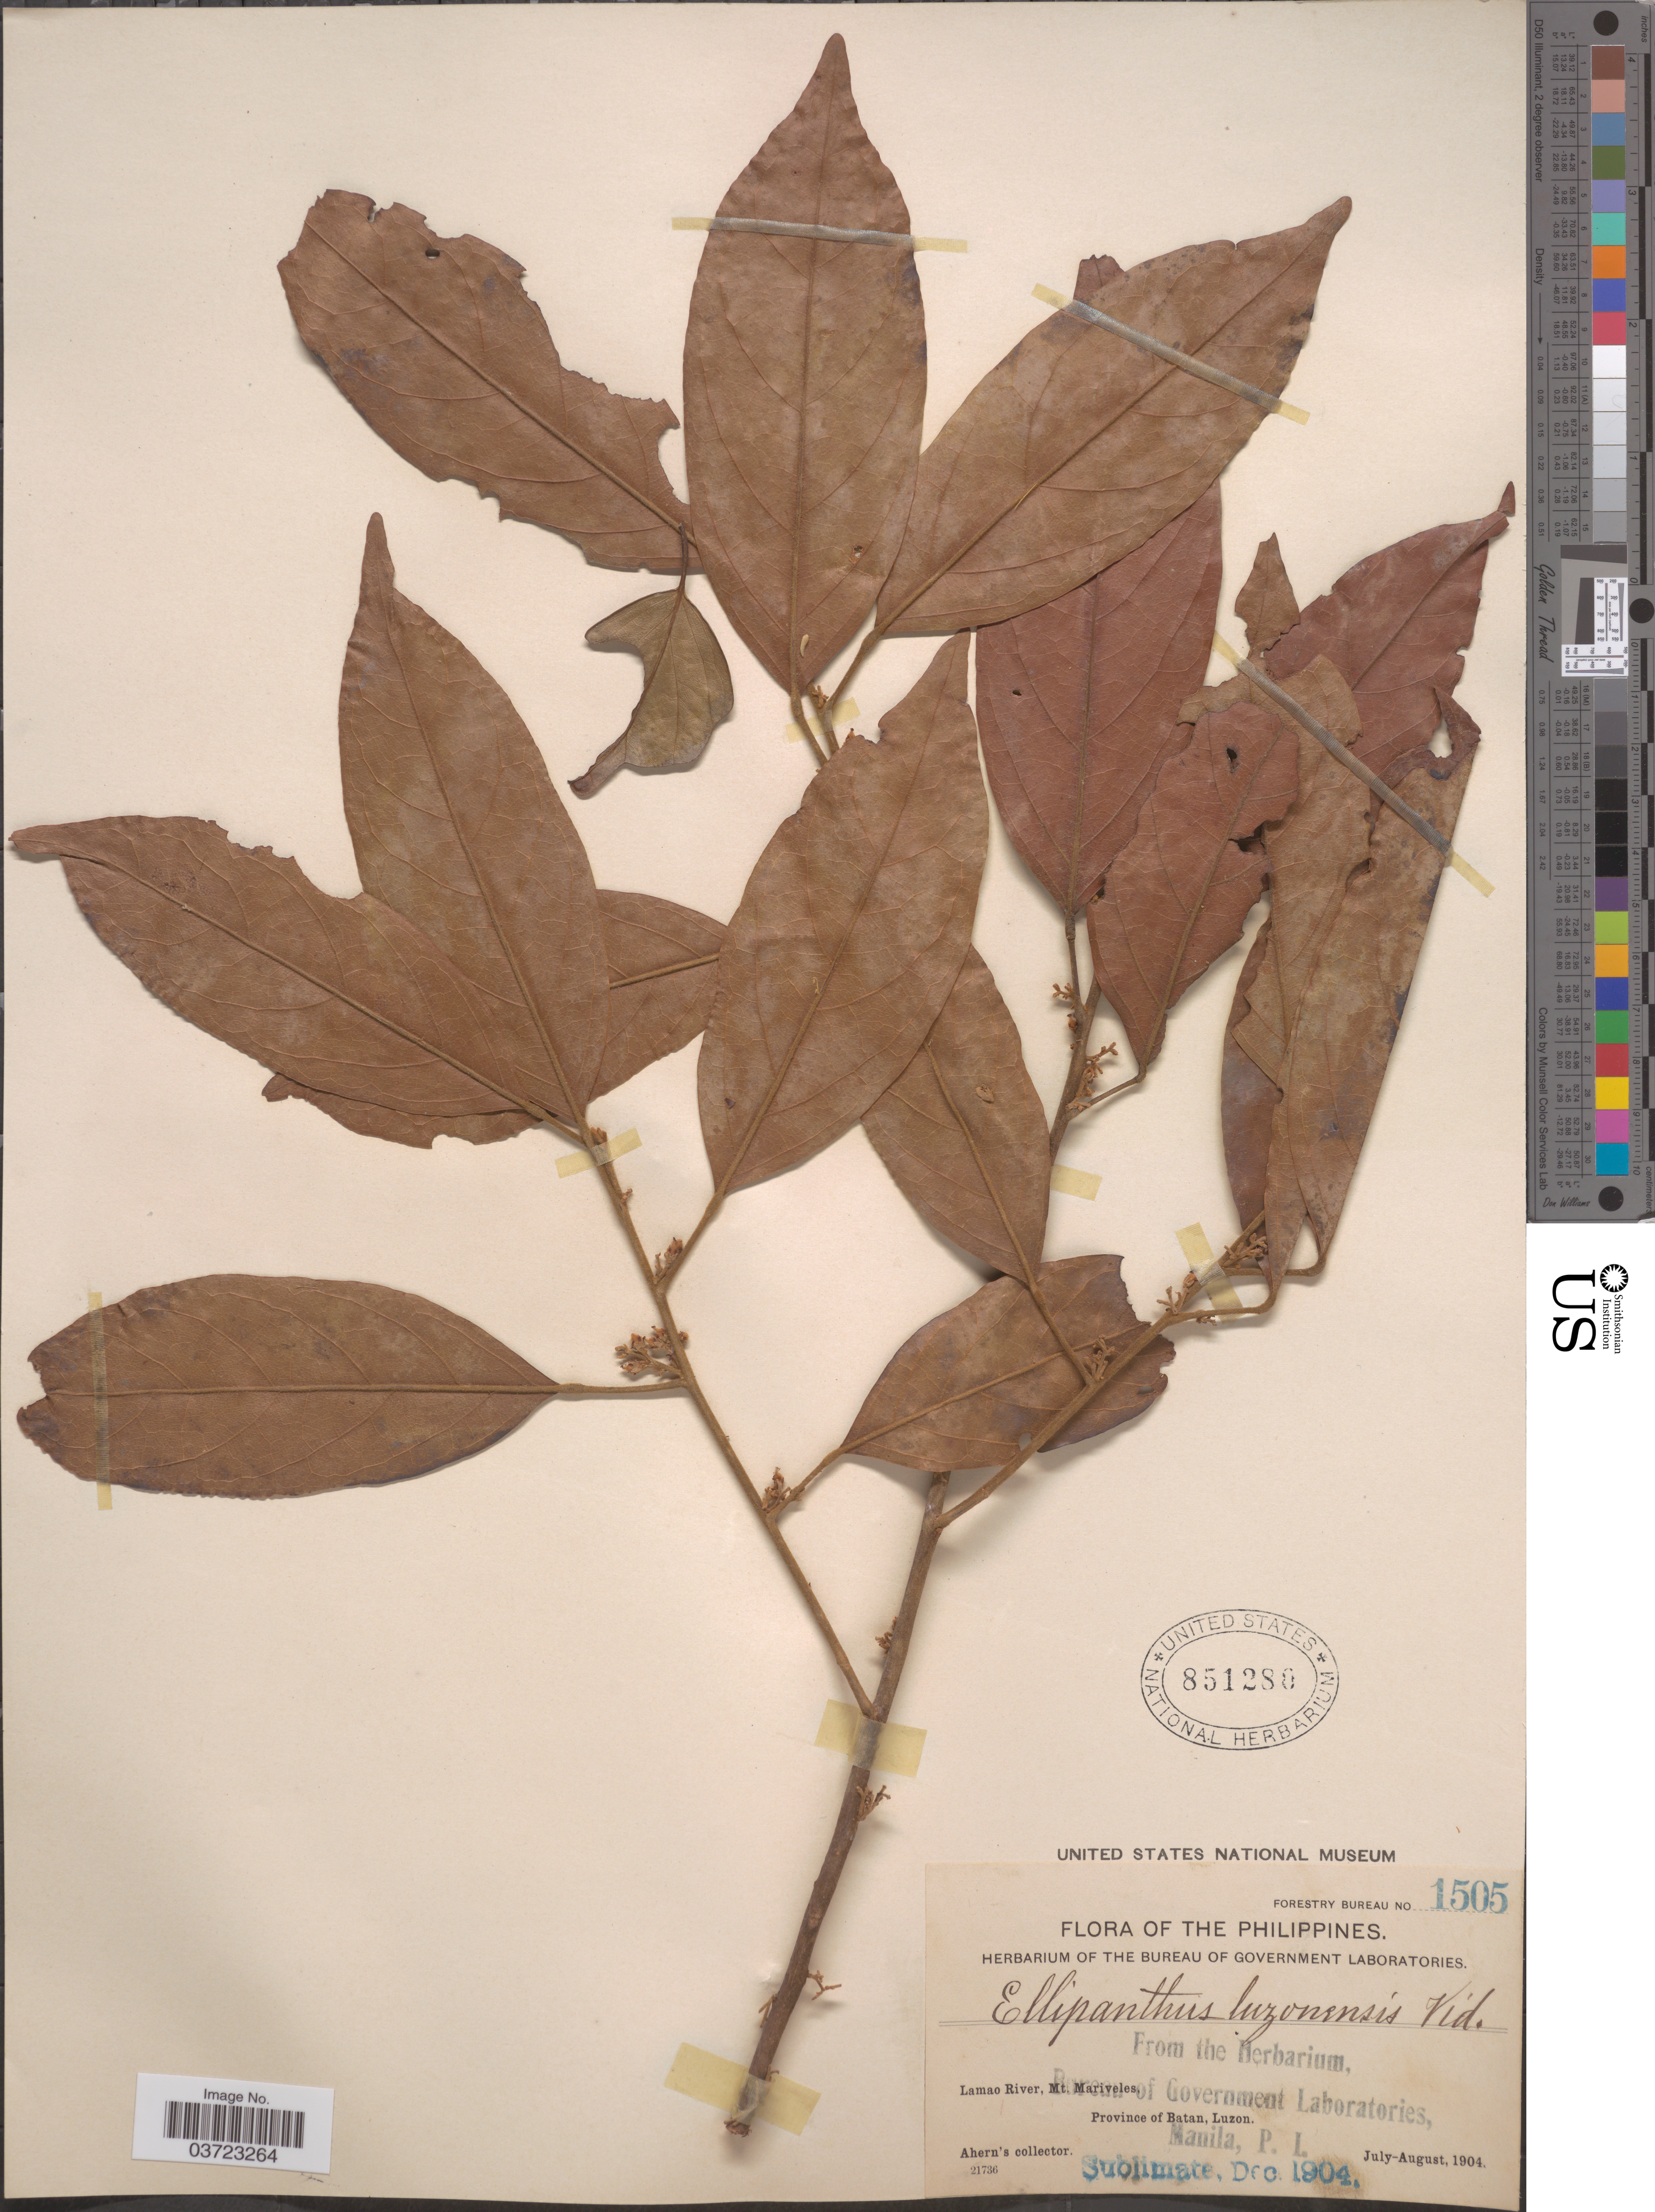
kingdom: Plantae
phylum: Tracheophyta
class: Magnoliopsida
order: Oxalidales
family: Connaraceae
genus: Ellipanthus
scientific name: Ellipanthus luzoniensis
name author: S. Vidal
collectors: Ahern's collector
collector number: Forestry Bureau 1505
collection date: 1904-07/1904-08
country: Philippines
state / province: Cagayan Valley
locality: Lamao River, Mt. Mariveles, Province of Batan, Luzon.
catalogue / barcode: US 851280